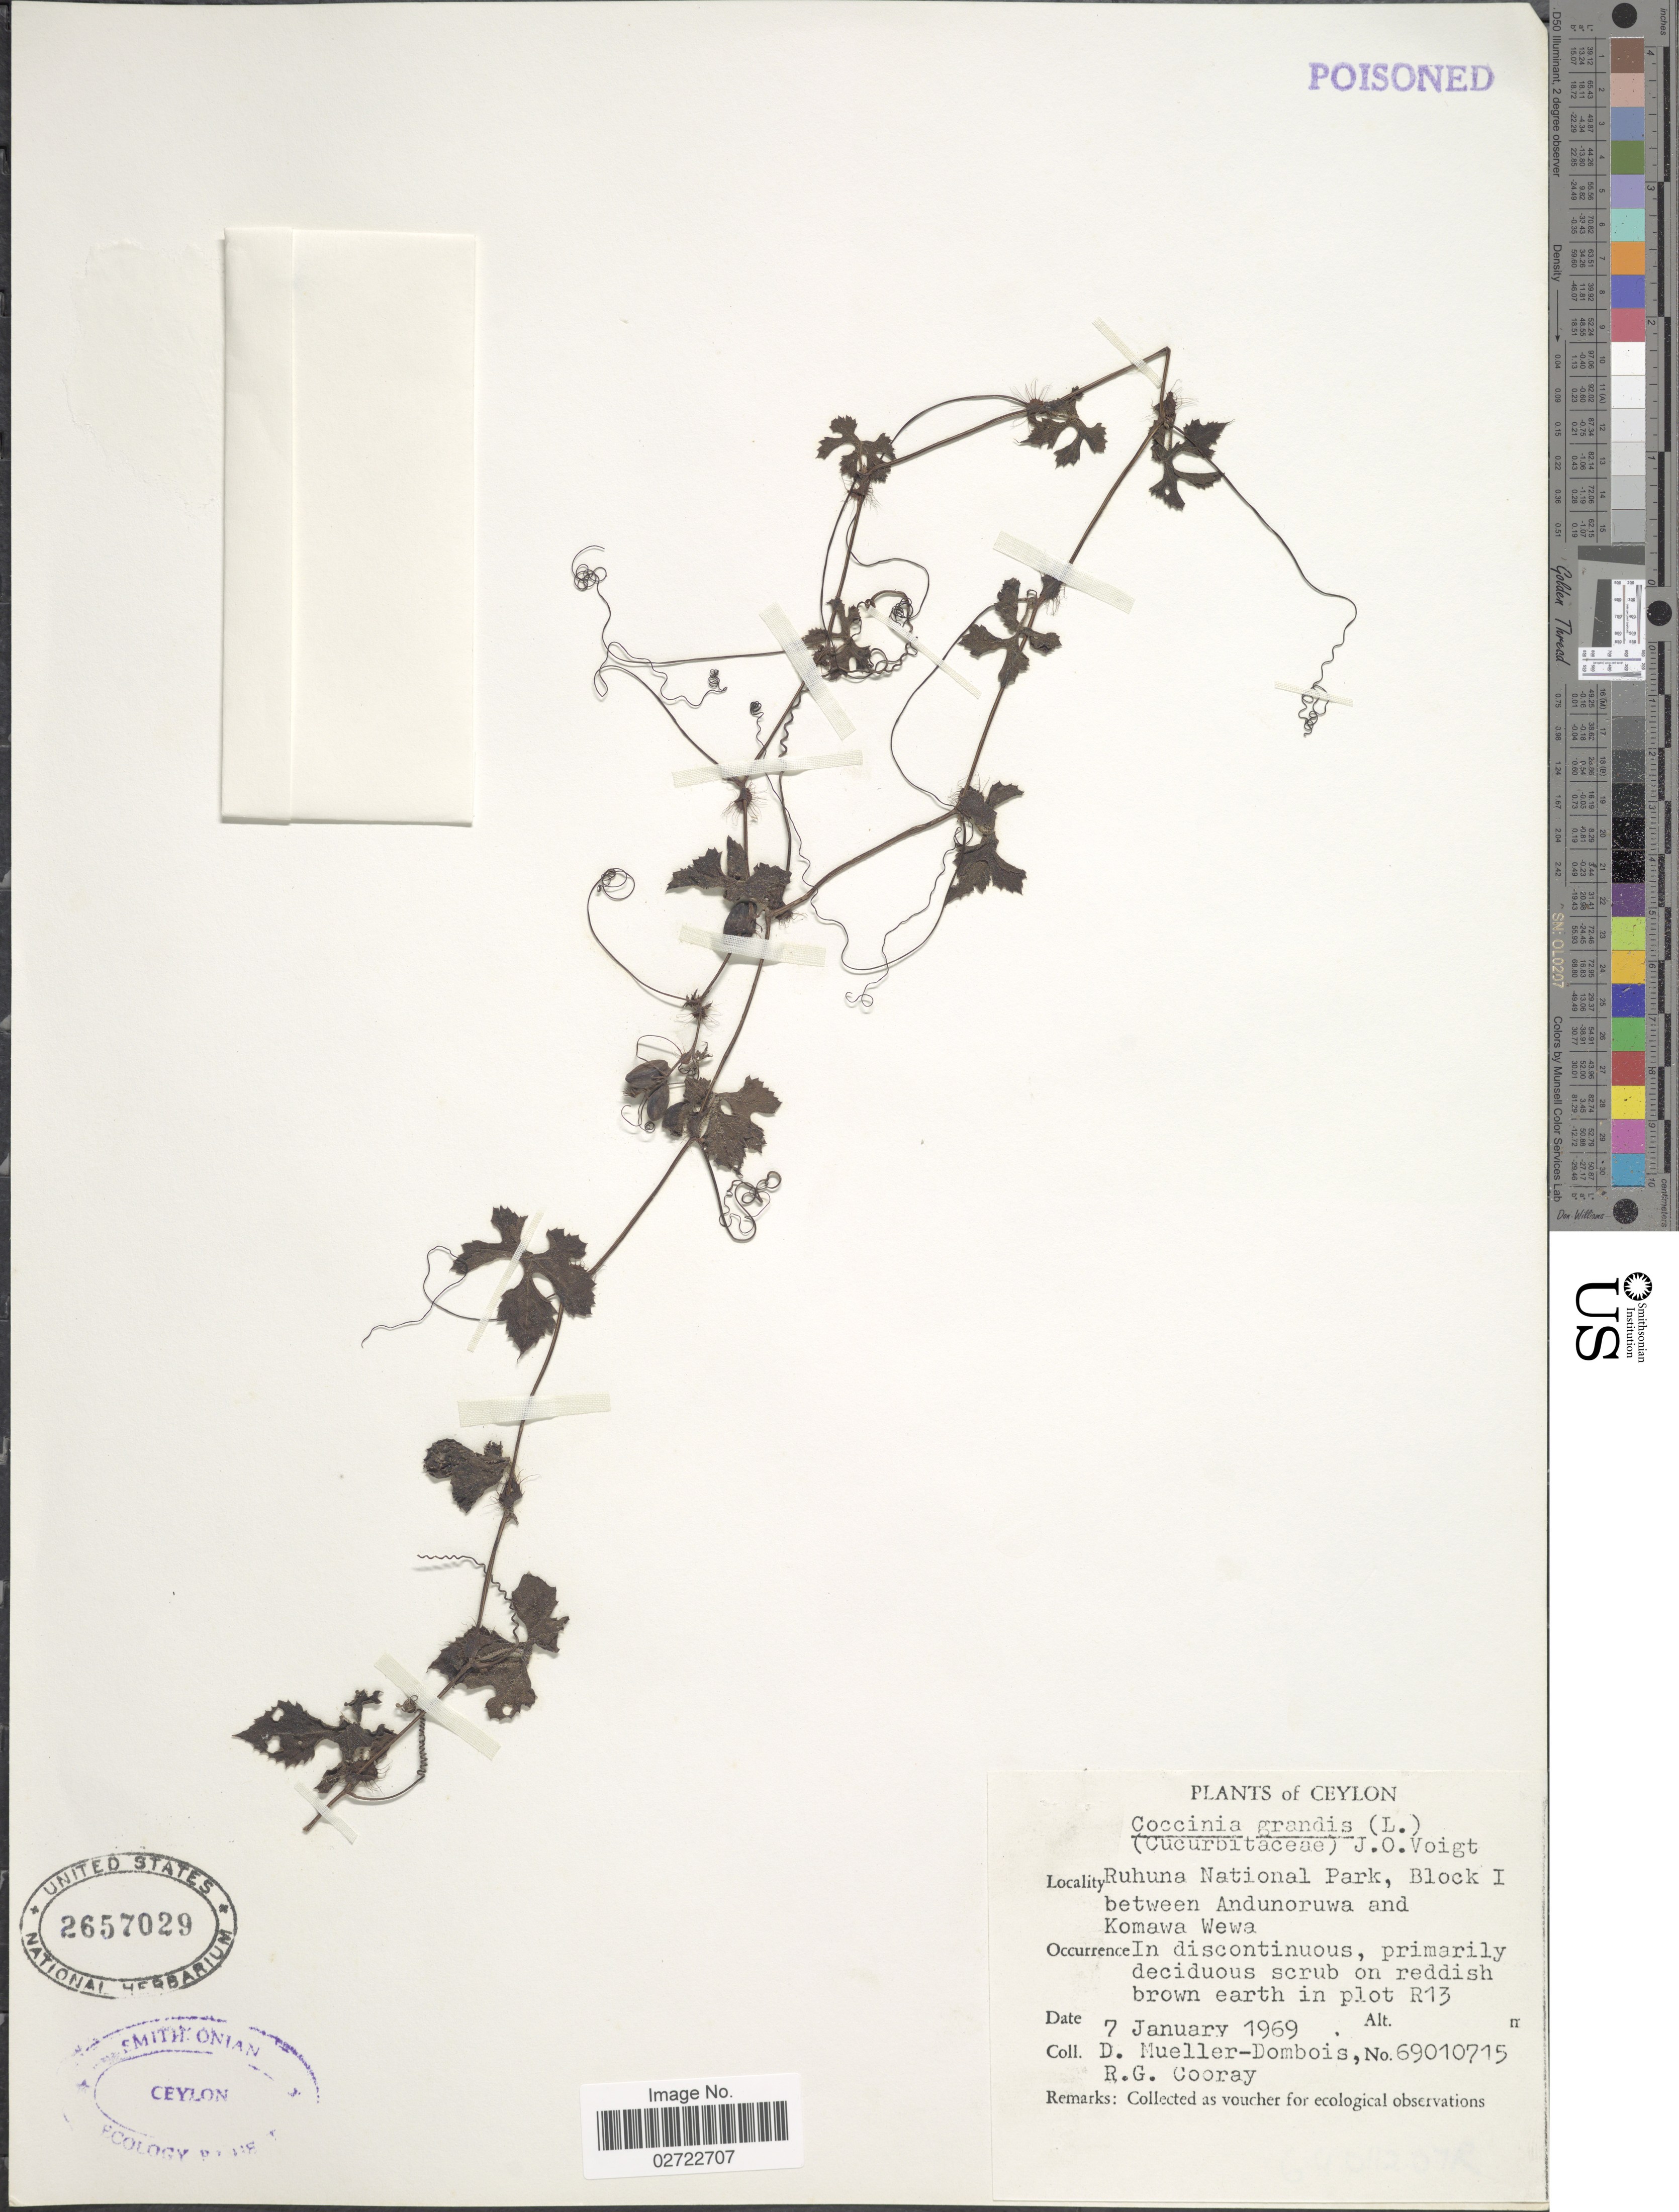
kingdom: Plantae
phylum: Tracheophyta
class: Magnoliopsida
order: Cucurbitales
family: Cucurbitaceae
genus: Coccinia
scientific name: Coccinia grandis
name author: (L.) Voigt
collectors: D. Mueller-Dombois & R. Cooray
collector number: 69010715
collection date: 1969-01-07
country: Sri Lanka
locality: Ceylon. Ruhuna National Park, Block I between Andunoruwa and Komawa Wewa, in plot R13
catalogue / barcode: US 2657029